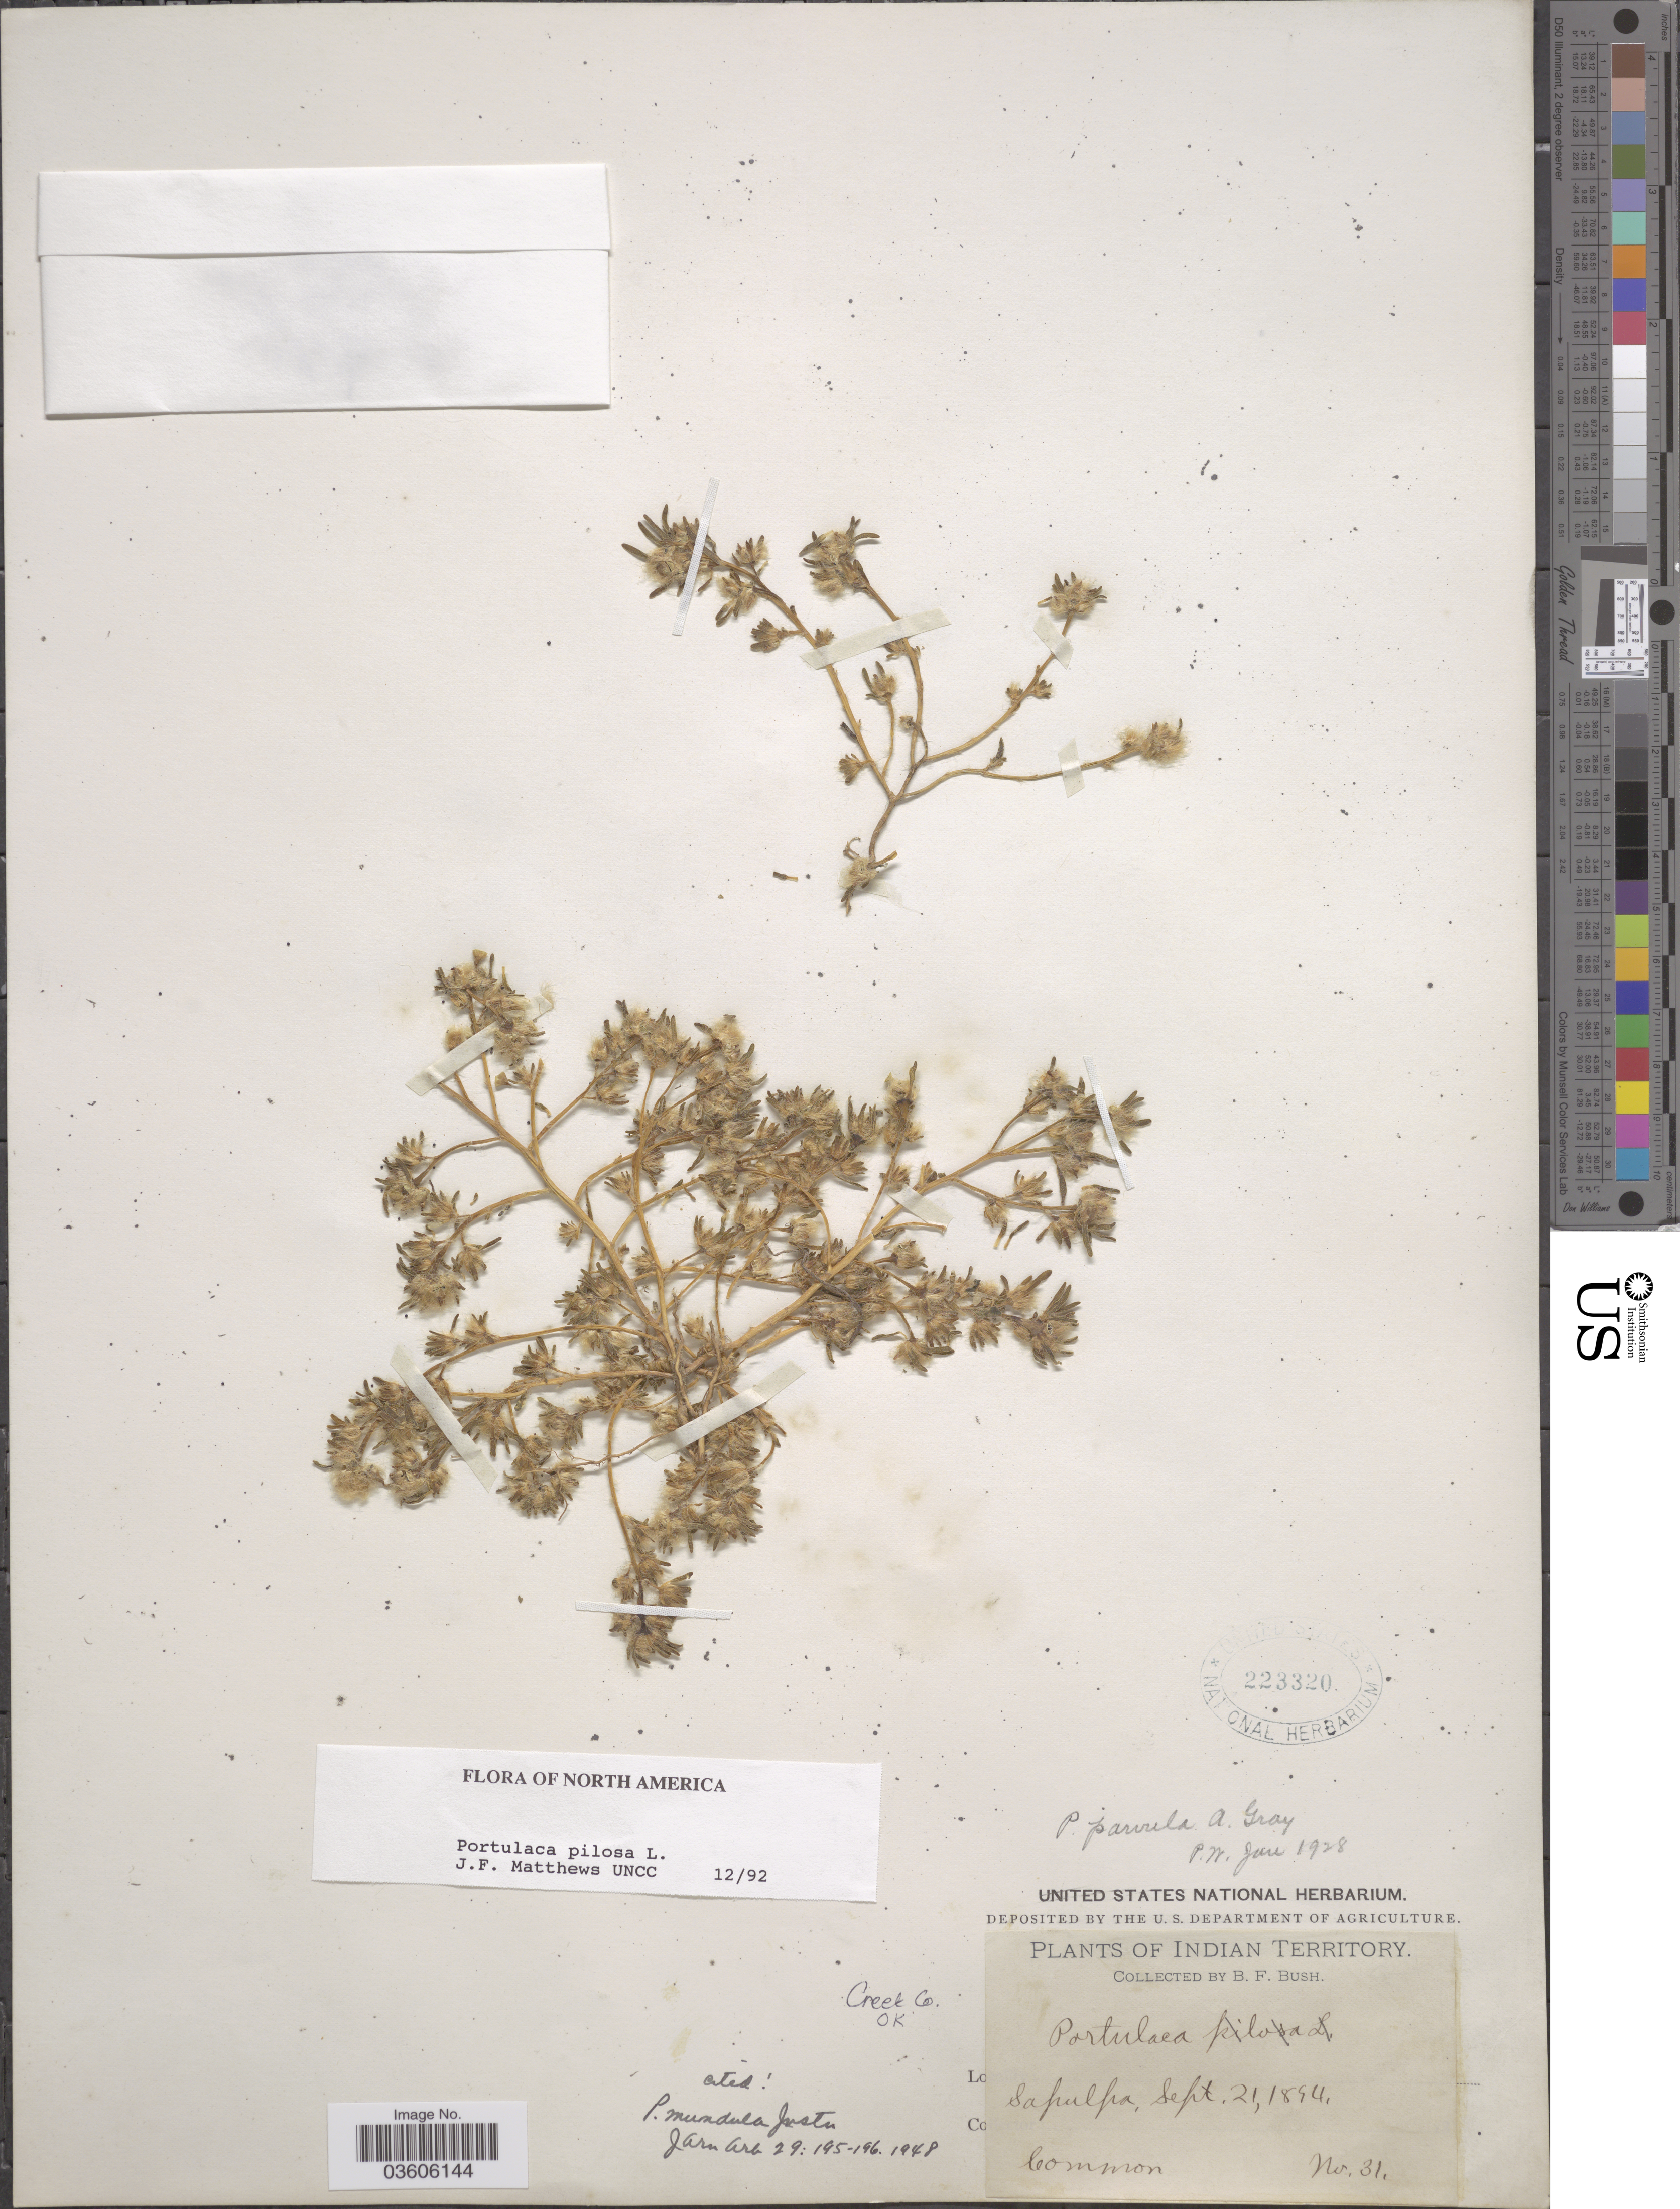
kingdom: Plantae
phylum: Tracheophyta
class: Magnoliopsida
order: Caryophyllales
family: Portulacaceae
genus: Portulaca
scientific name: Portulaca pilosa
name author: L.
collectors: B. F. Bush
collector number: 31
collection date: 1894-09-21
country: United States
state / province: Oklahoma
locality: Indian Territory. Sapulpa. Creek Co.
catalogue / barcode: US 223320